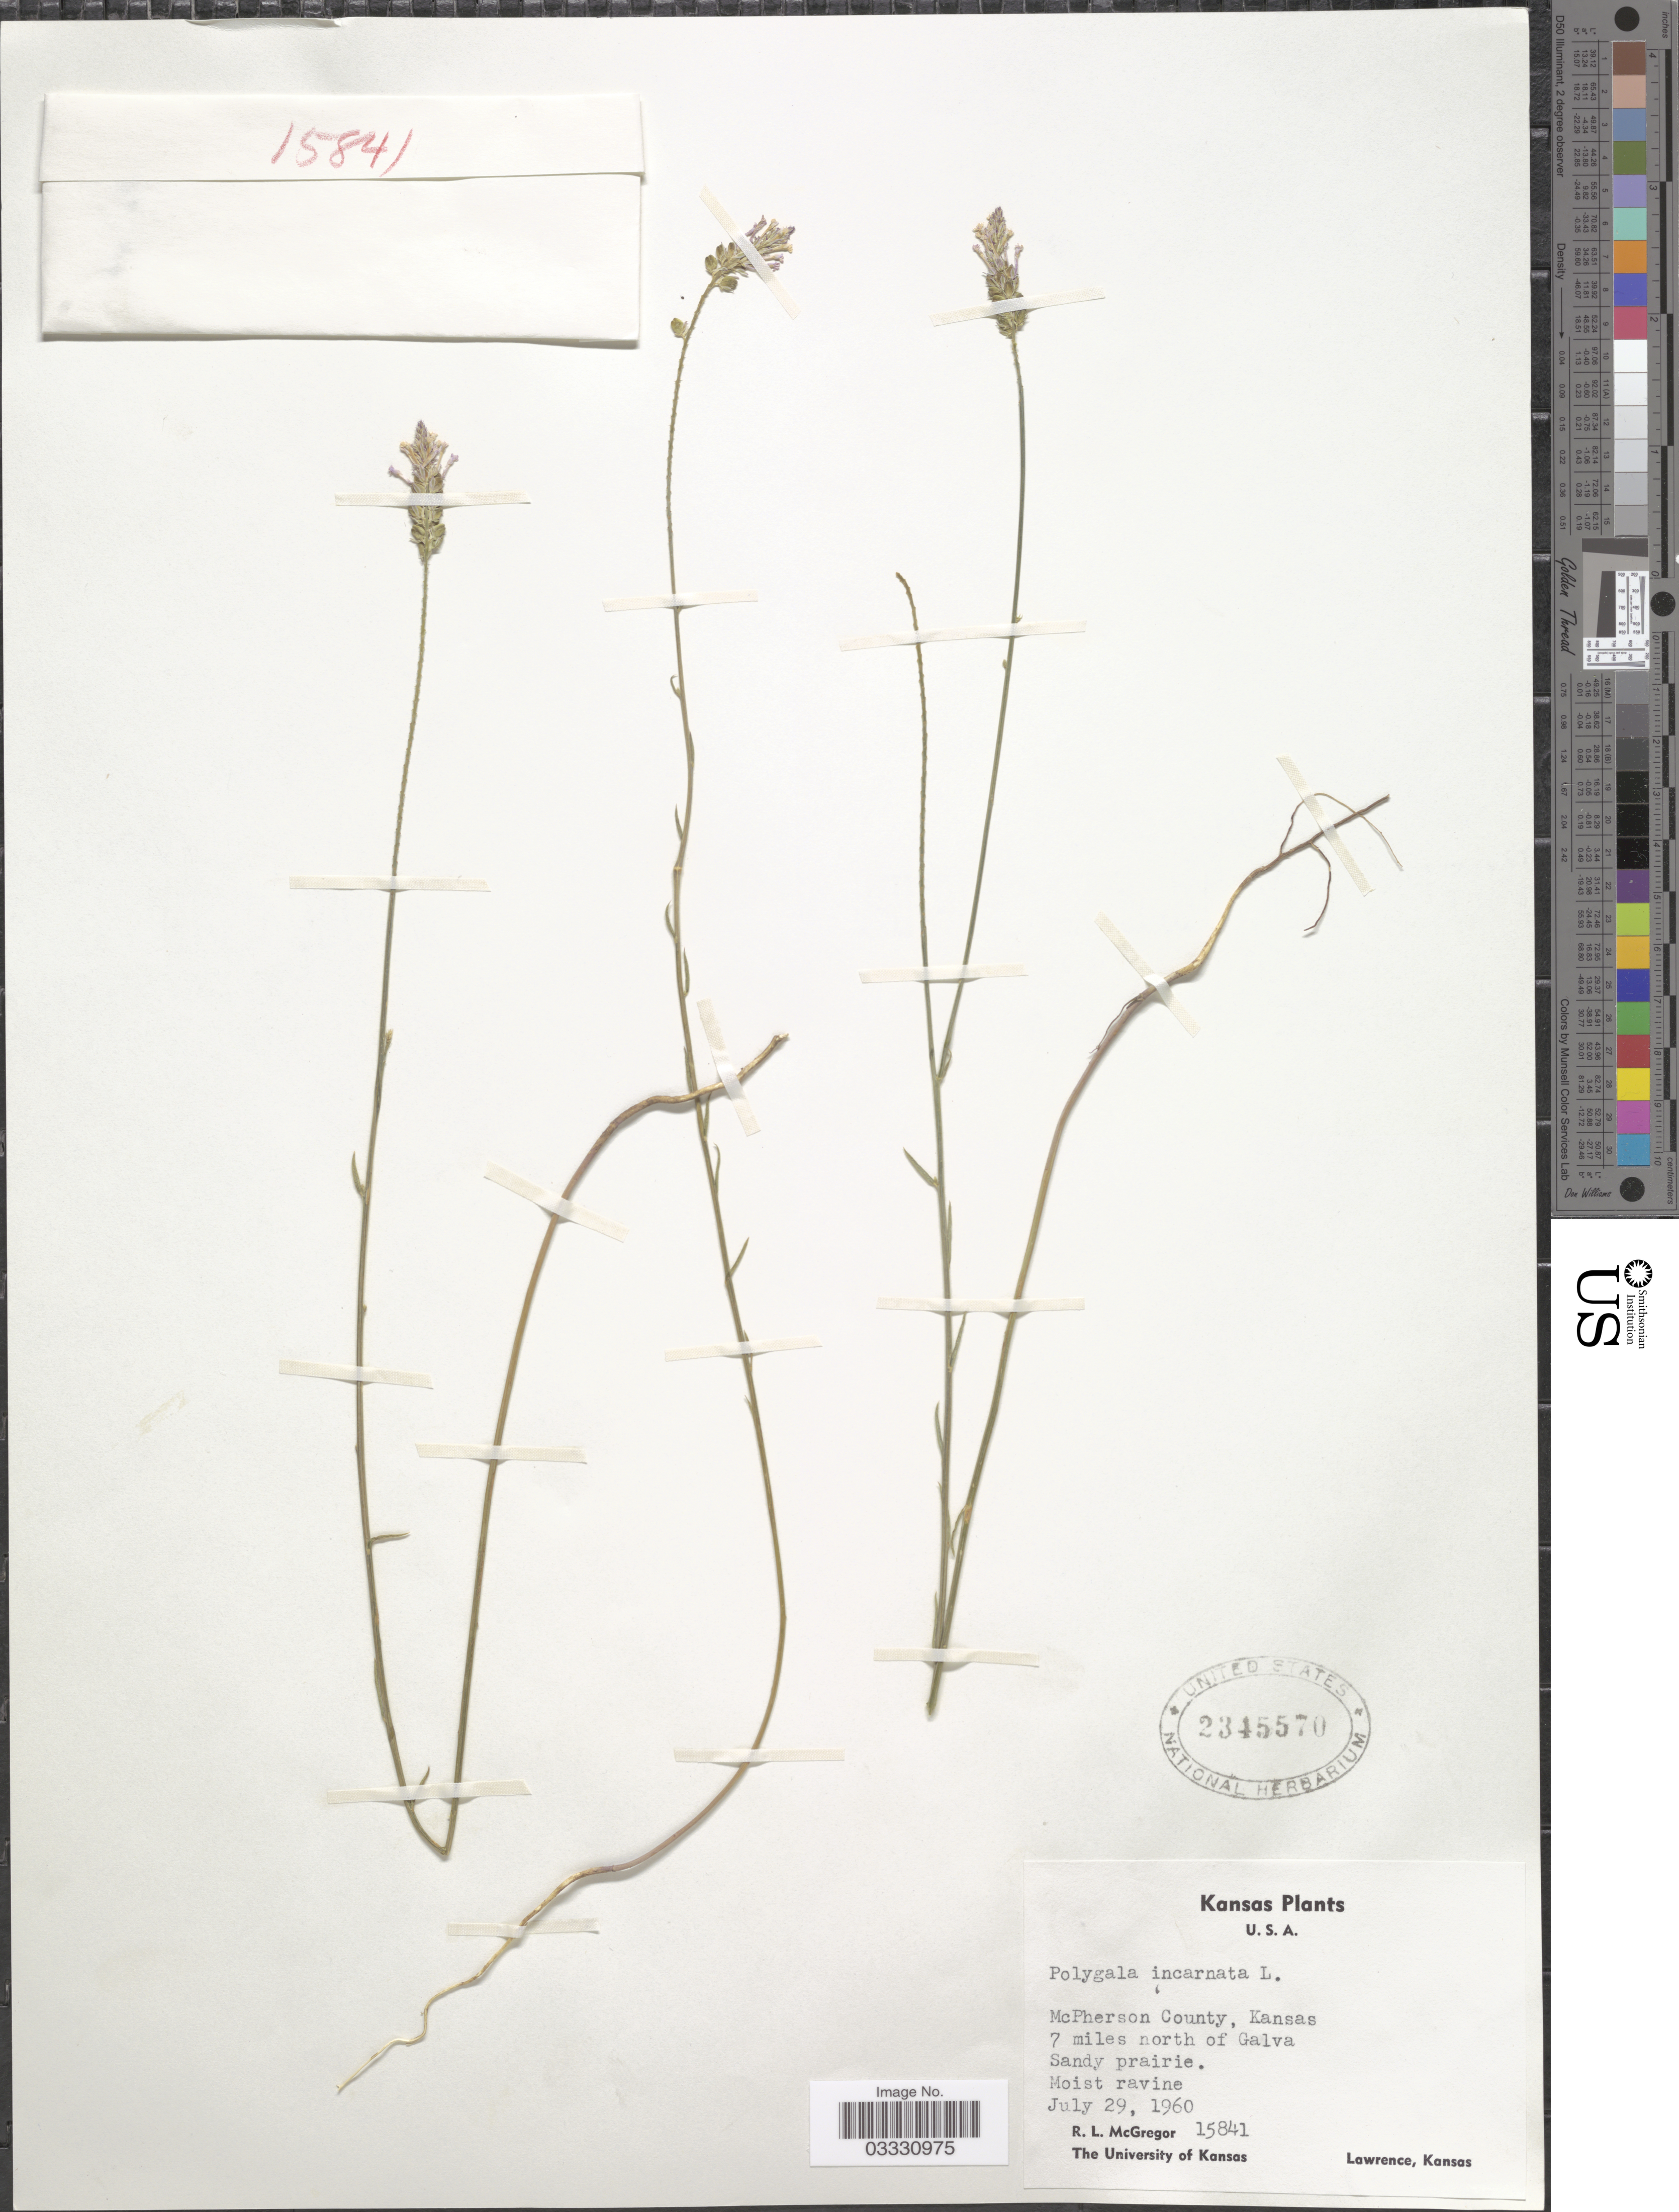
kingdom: Plantae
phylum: Tracheophyta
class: Magnoliopsida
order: Fabales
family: Polygalaceae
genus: Polygala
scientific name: Polygala incarnata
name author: L.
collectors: R. McGregor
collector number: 15841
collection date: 1960-07-29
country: United States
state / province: Kansas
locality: McPherson County, 7 miles north of Galva.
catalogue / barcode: US 2345570